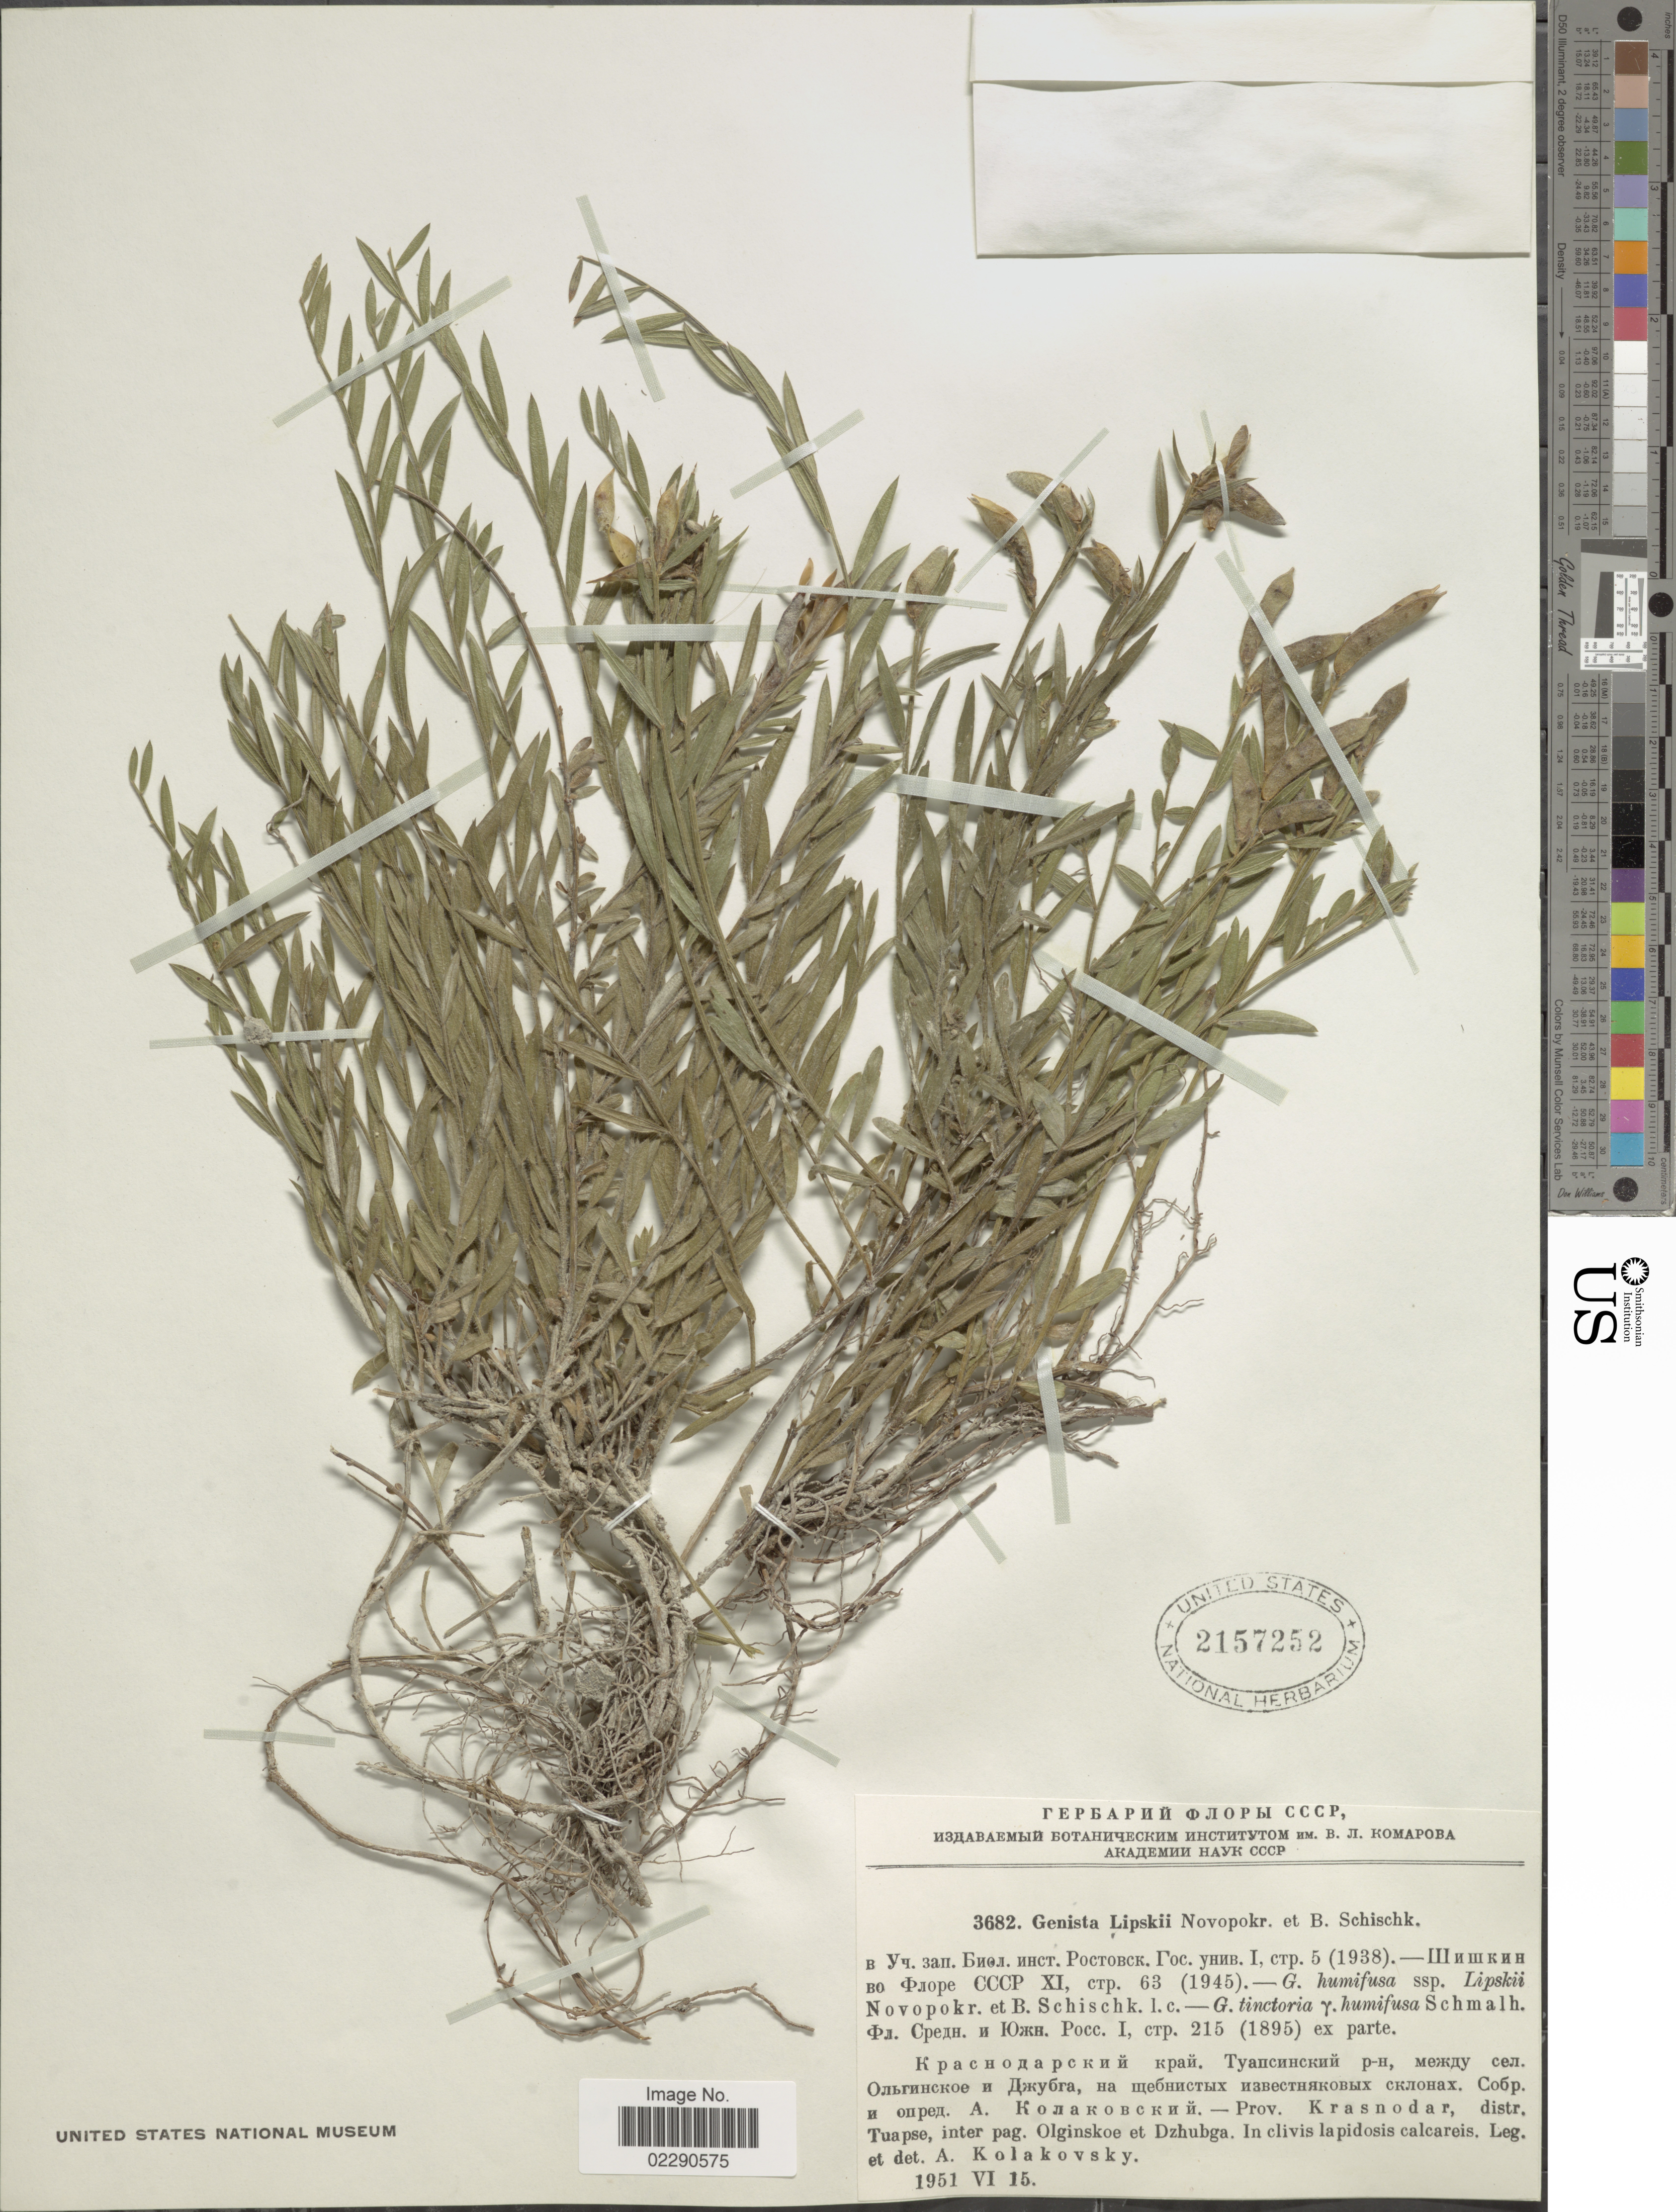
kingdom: Plantae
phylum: Tracheophyta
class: Magnoliopsida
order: Fabales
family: Fabaceae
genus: Genista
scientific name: Genista lipskyi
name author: Novopokr. & Schischk.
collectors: A. Kolakovsky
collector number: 3682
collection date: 1951-06-15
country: Russian Federation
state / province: Krasnodar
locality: Distr. Tuapse, inter pag. Olginskoe et Dzhubga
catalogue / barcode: US 2157252